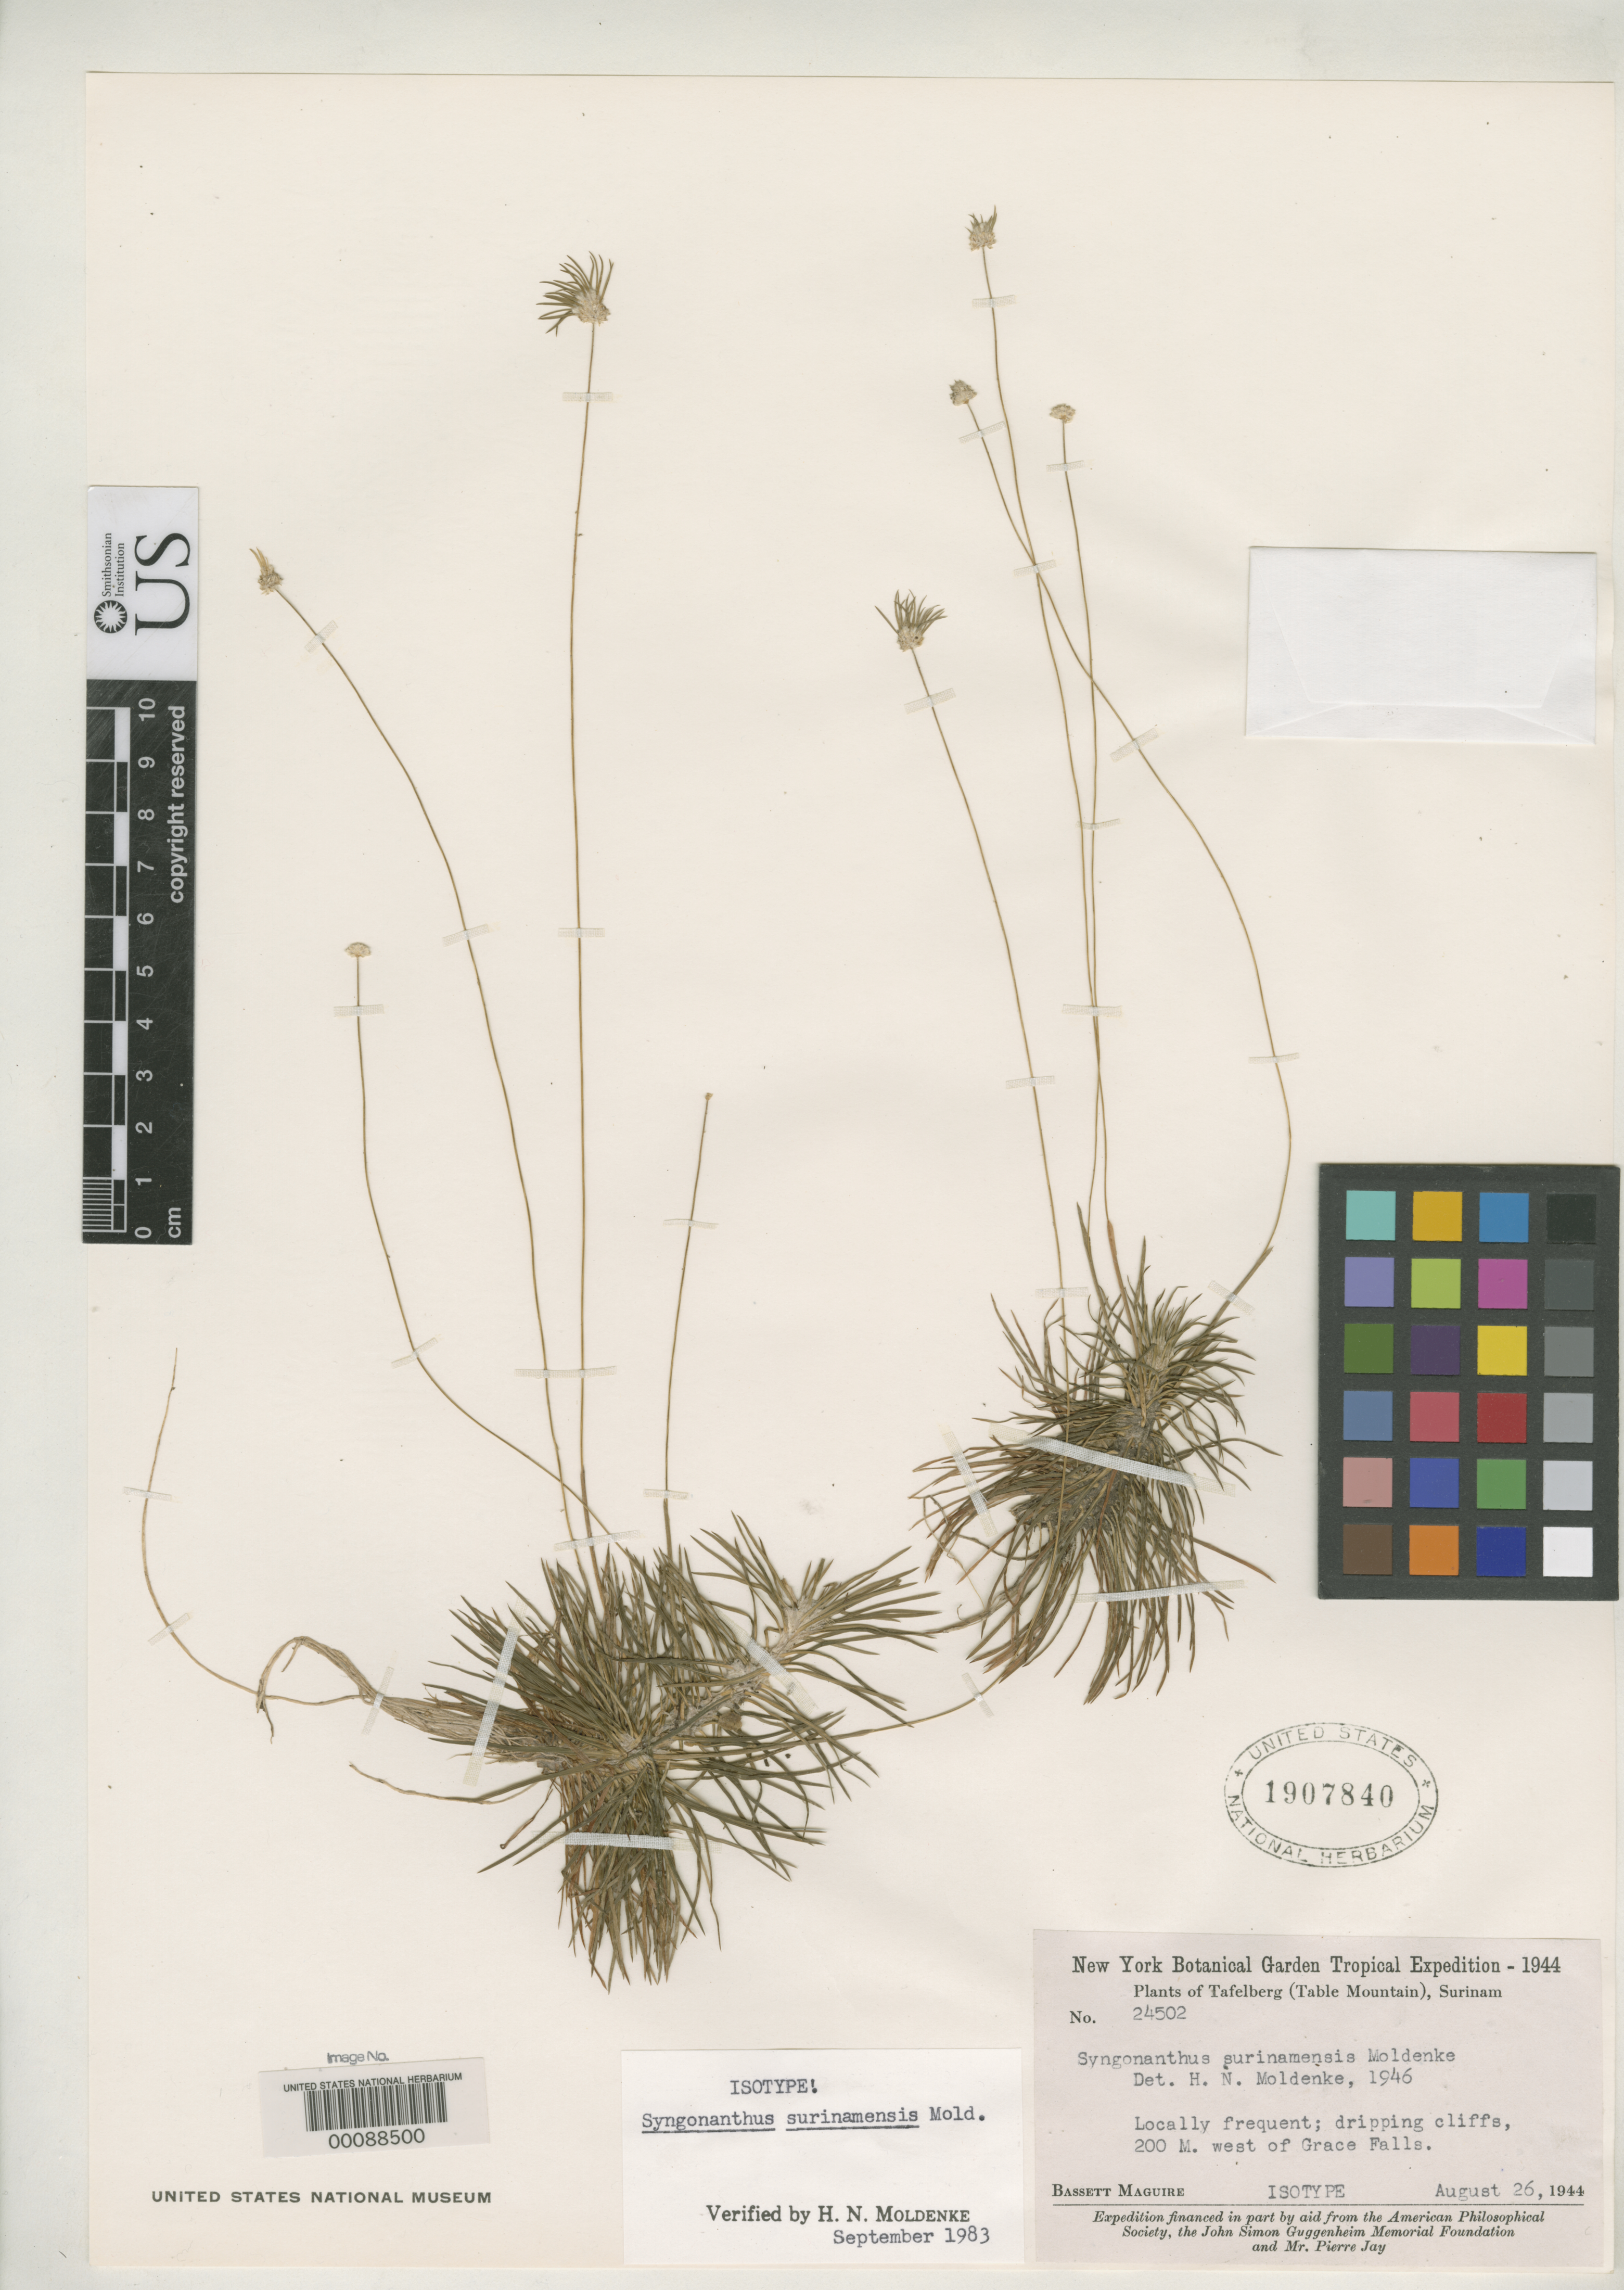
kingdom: Plantae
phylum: Tracheophyta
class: Liliopsida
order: Poales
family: Eriocaulaceae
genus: Syngonanthus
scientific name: Syngonanthus surinamensis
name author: Moldenke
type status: Isotype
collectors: B. Maguire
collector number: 24502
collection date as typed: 26 Aug 1944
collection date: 1944-08-26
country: Suriname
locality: Tafelberg, west of Grace Falls.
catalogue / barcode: US 1907840